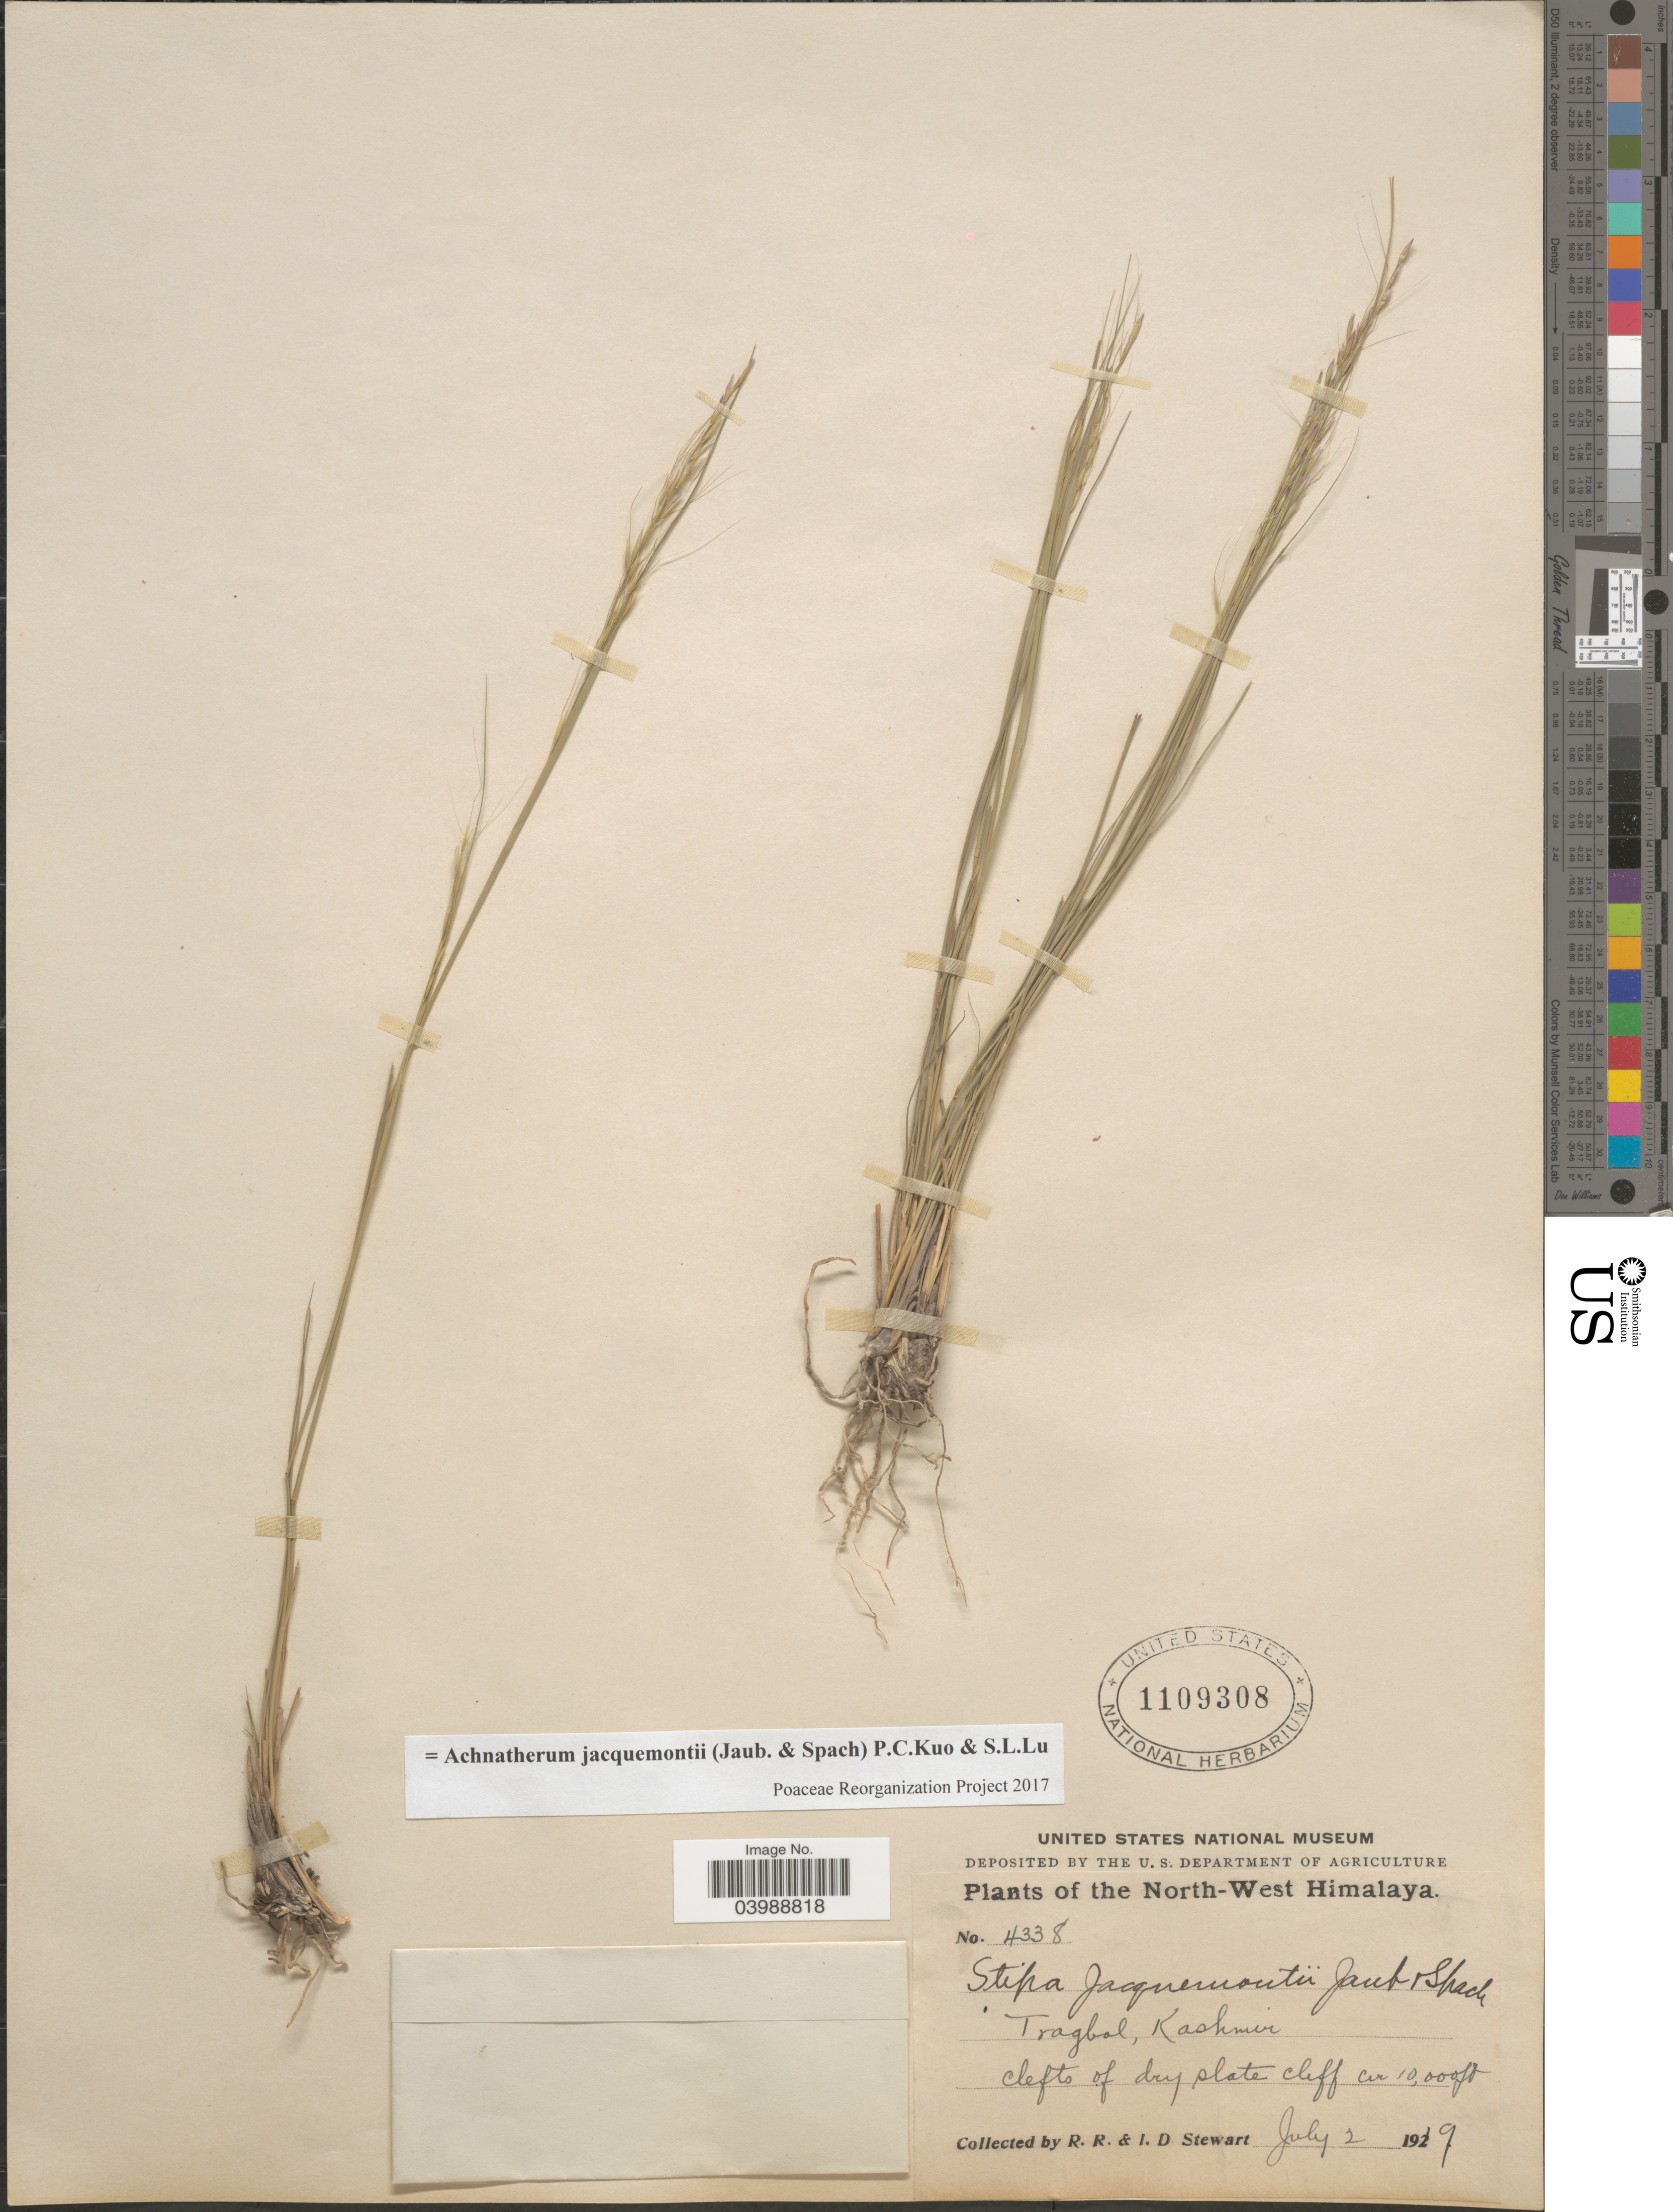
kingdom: Plantae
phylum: Tracheophyta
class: Liliopsida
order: Poales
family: Poaceae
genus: Achnatherum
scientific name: Achnatherum jacquemontii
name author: (Jaub.) P.C. Kuo & S.L. Lu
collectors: R. Stewart & I. Stewart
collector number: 4338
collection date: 1919-07-02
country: India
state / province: Jammu and Kashmir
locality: The North-West Himalaya. Tragbol, Kashmir.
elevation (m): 3048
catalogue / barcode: US 1109308